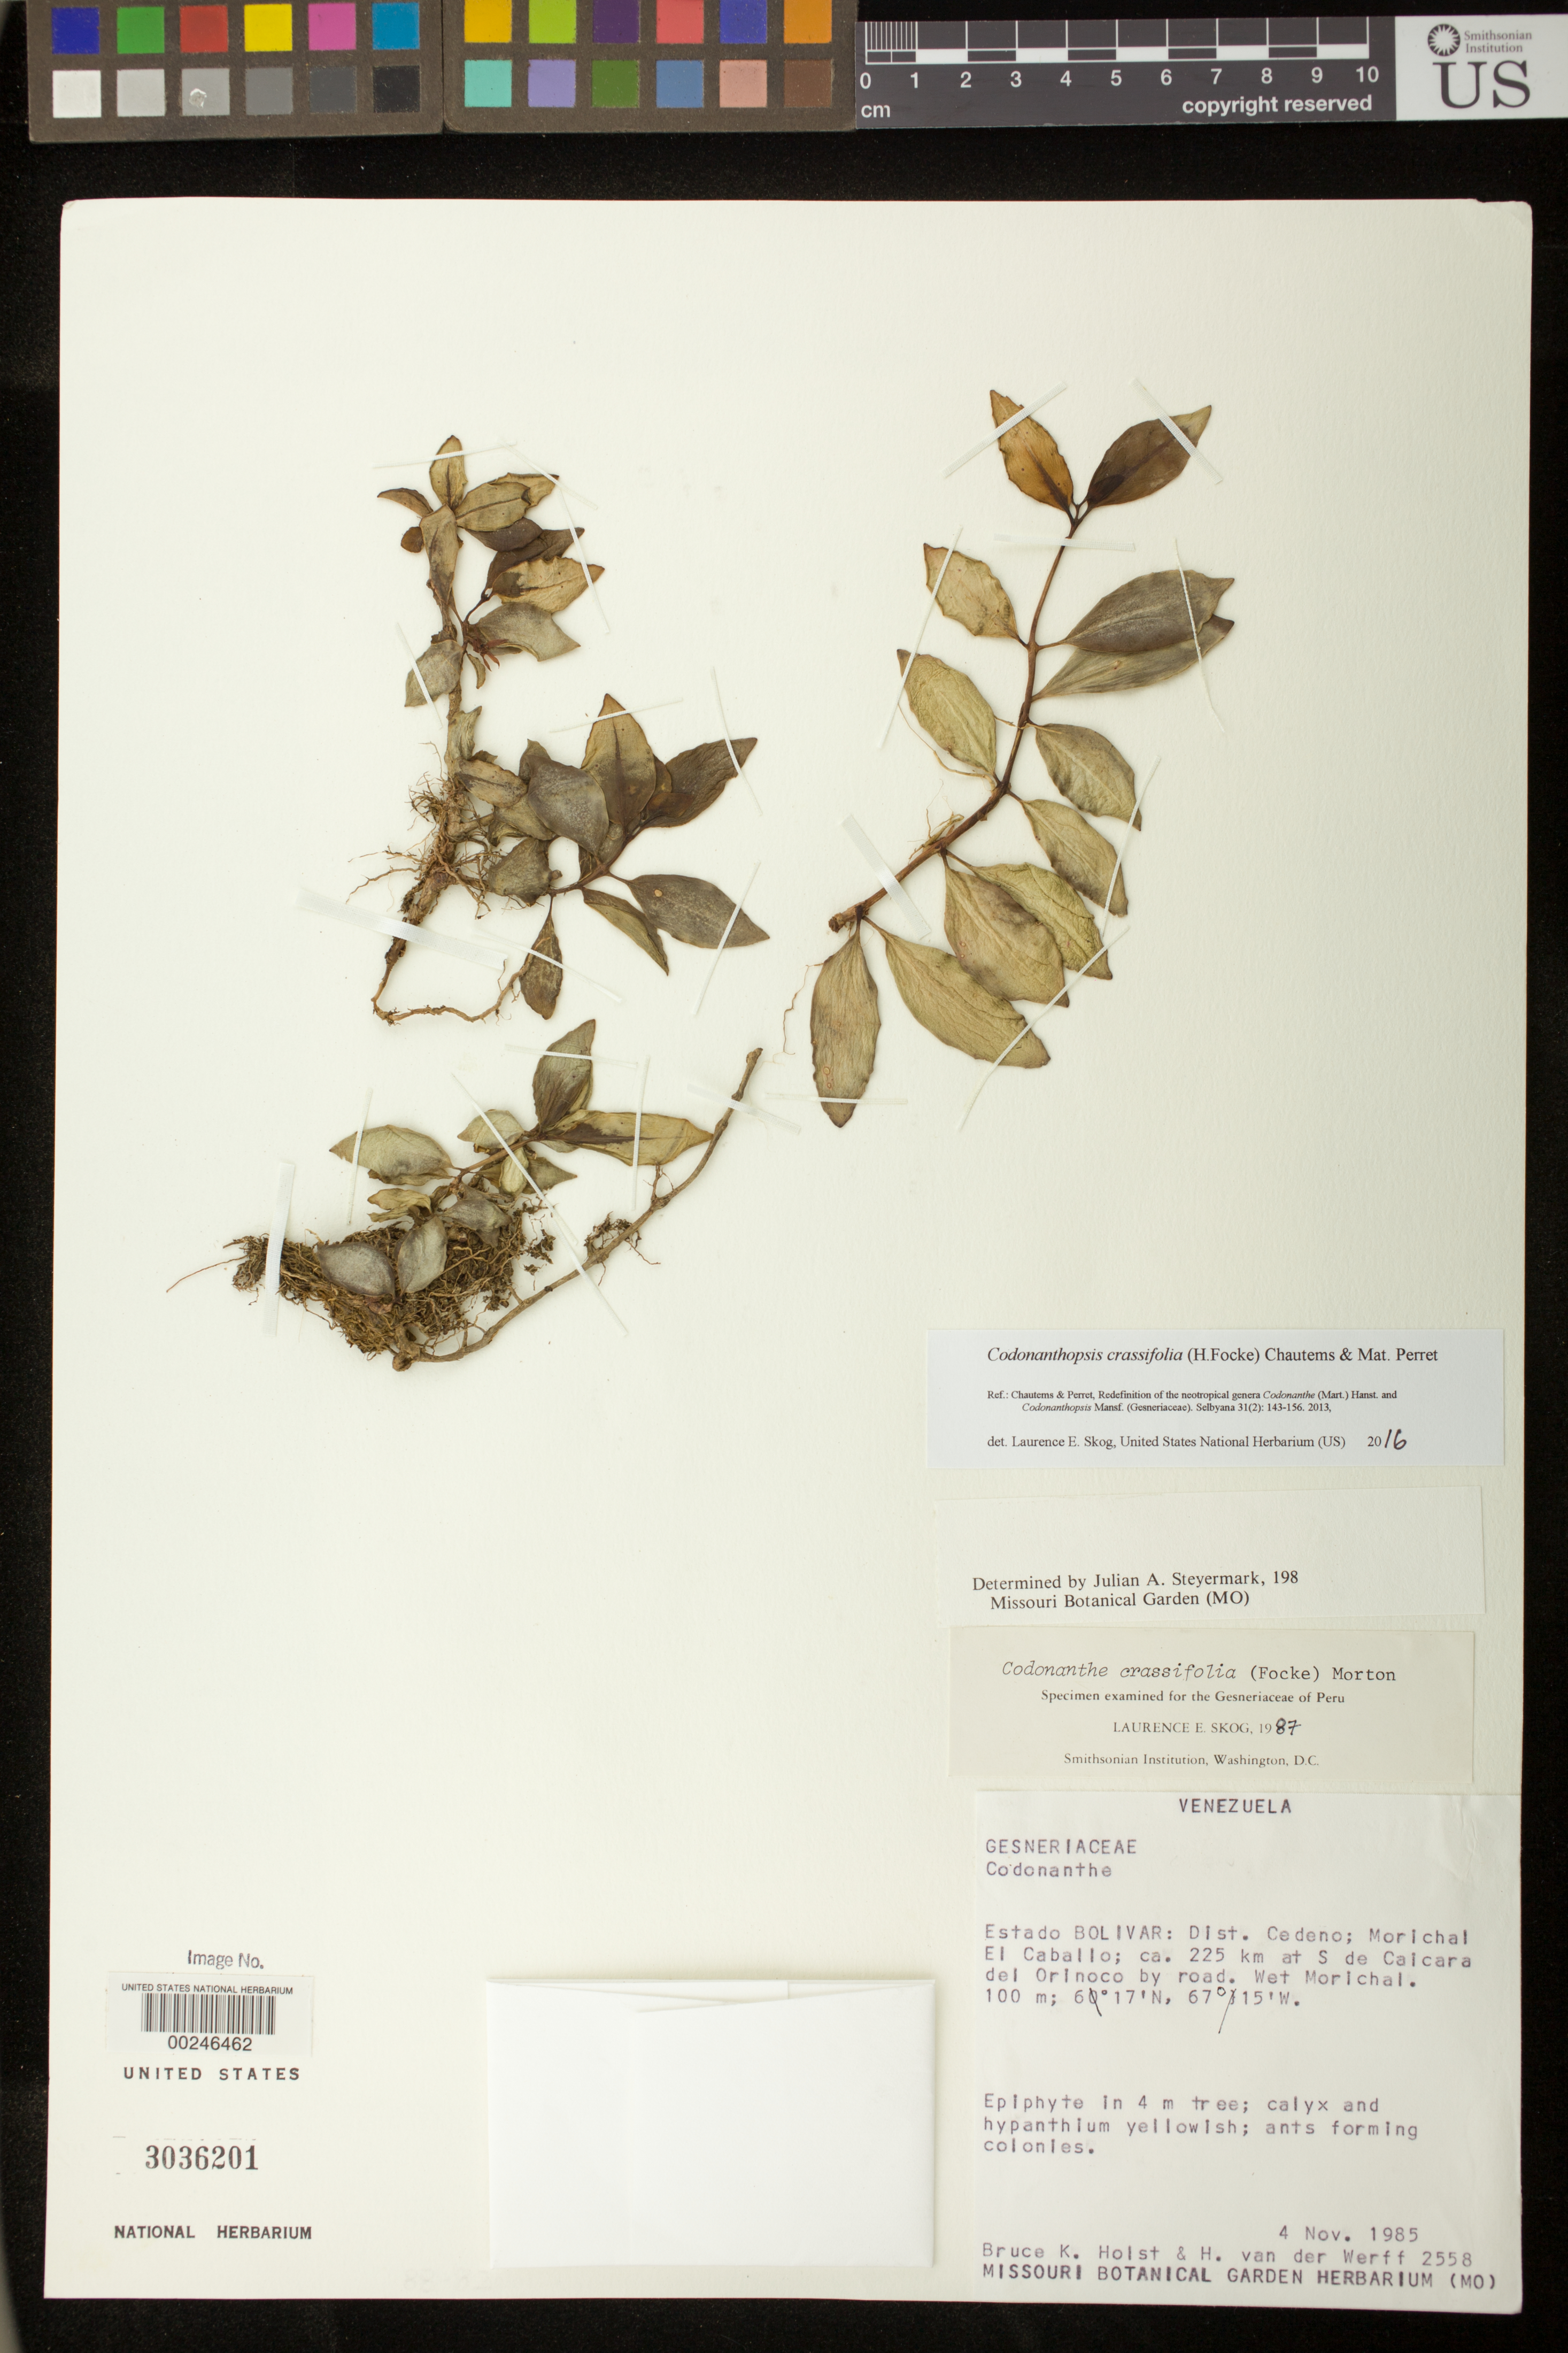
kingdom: Plantae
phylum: Tracheophyta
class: Magnoliopsida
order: Lamiales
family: Gesneriaceae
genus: Codonanthopsis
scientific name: Codonanthopsis crassifolia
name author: (H. Focke) Chautems & Mat.Perret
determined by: Skog, Laurence E.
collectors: B. Holst & H. van der Werff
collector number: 2558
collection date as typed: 04 Nov 1985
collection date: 1985-11-04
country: Venezuela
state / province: Bolívar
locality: Dist. Cedeno, Morichal el Caballo, ca 225 km at S de Caicara del Orinoco by road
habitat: Wet morichal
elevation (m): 100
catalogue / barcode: US 3036201